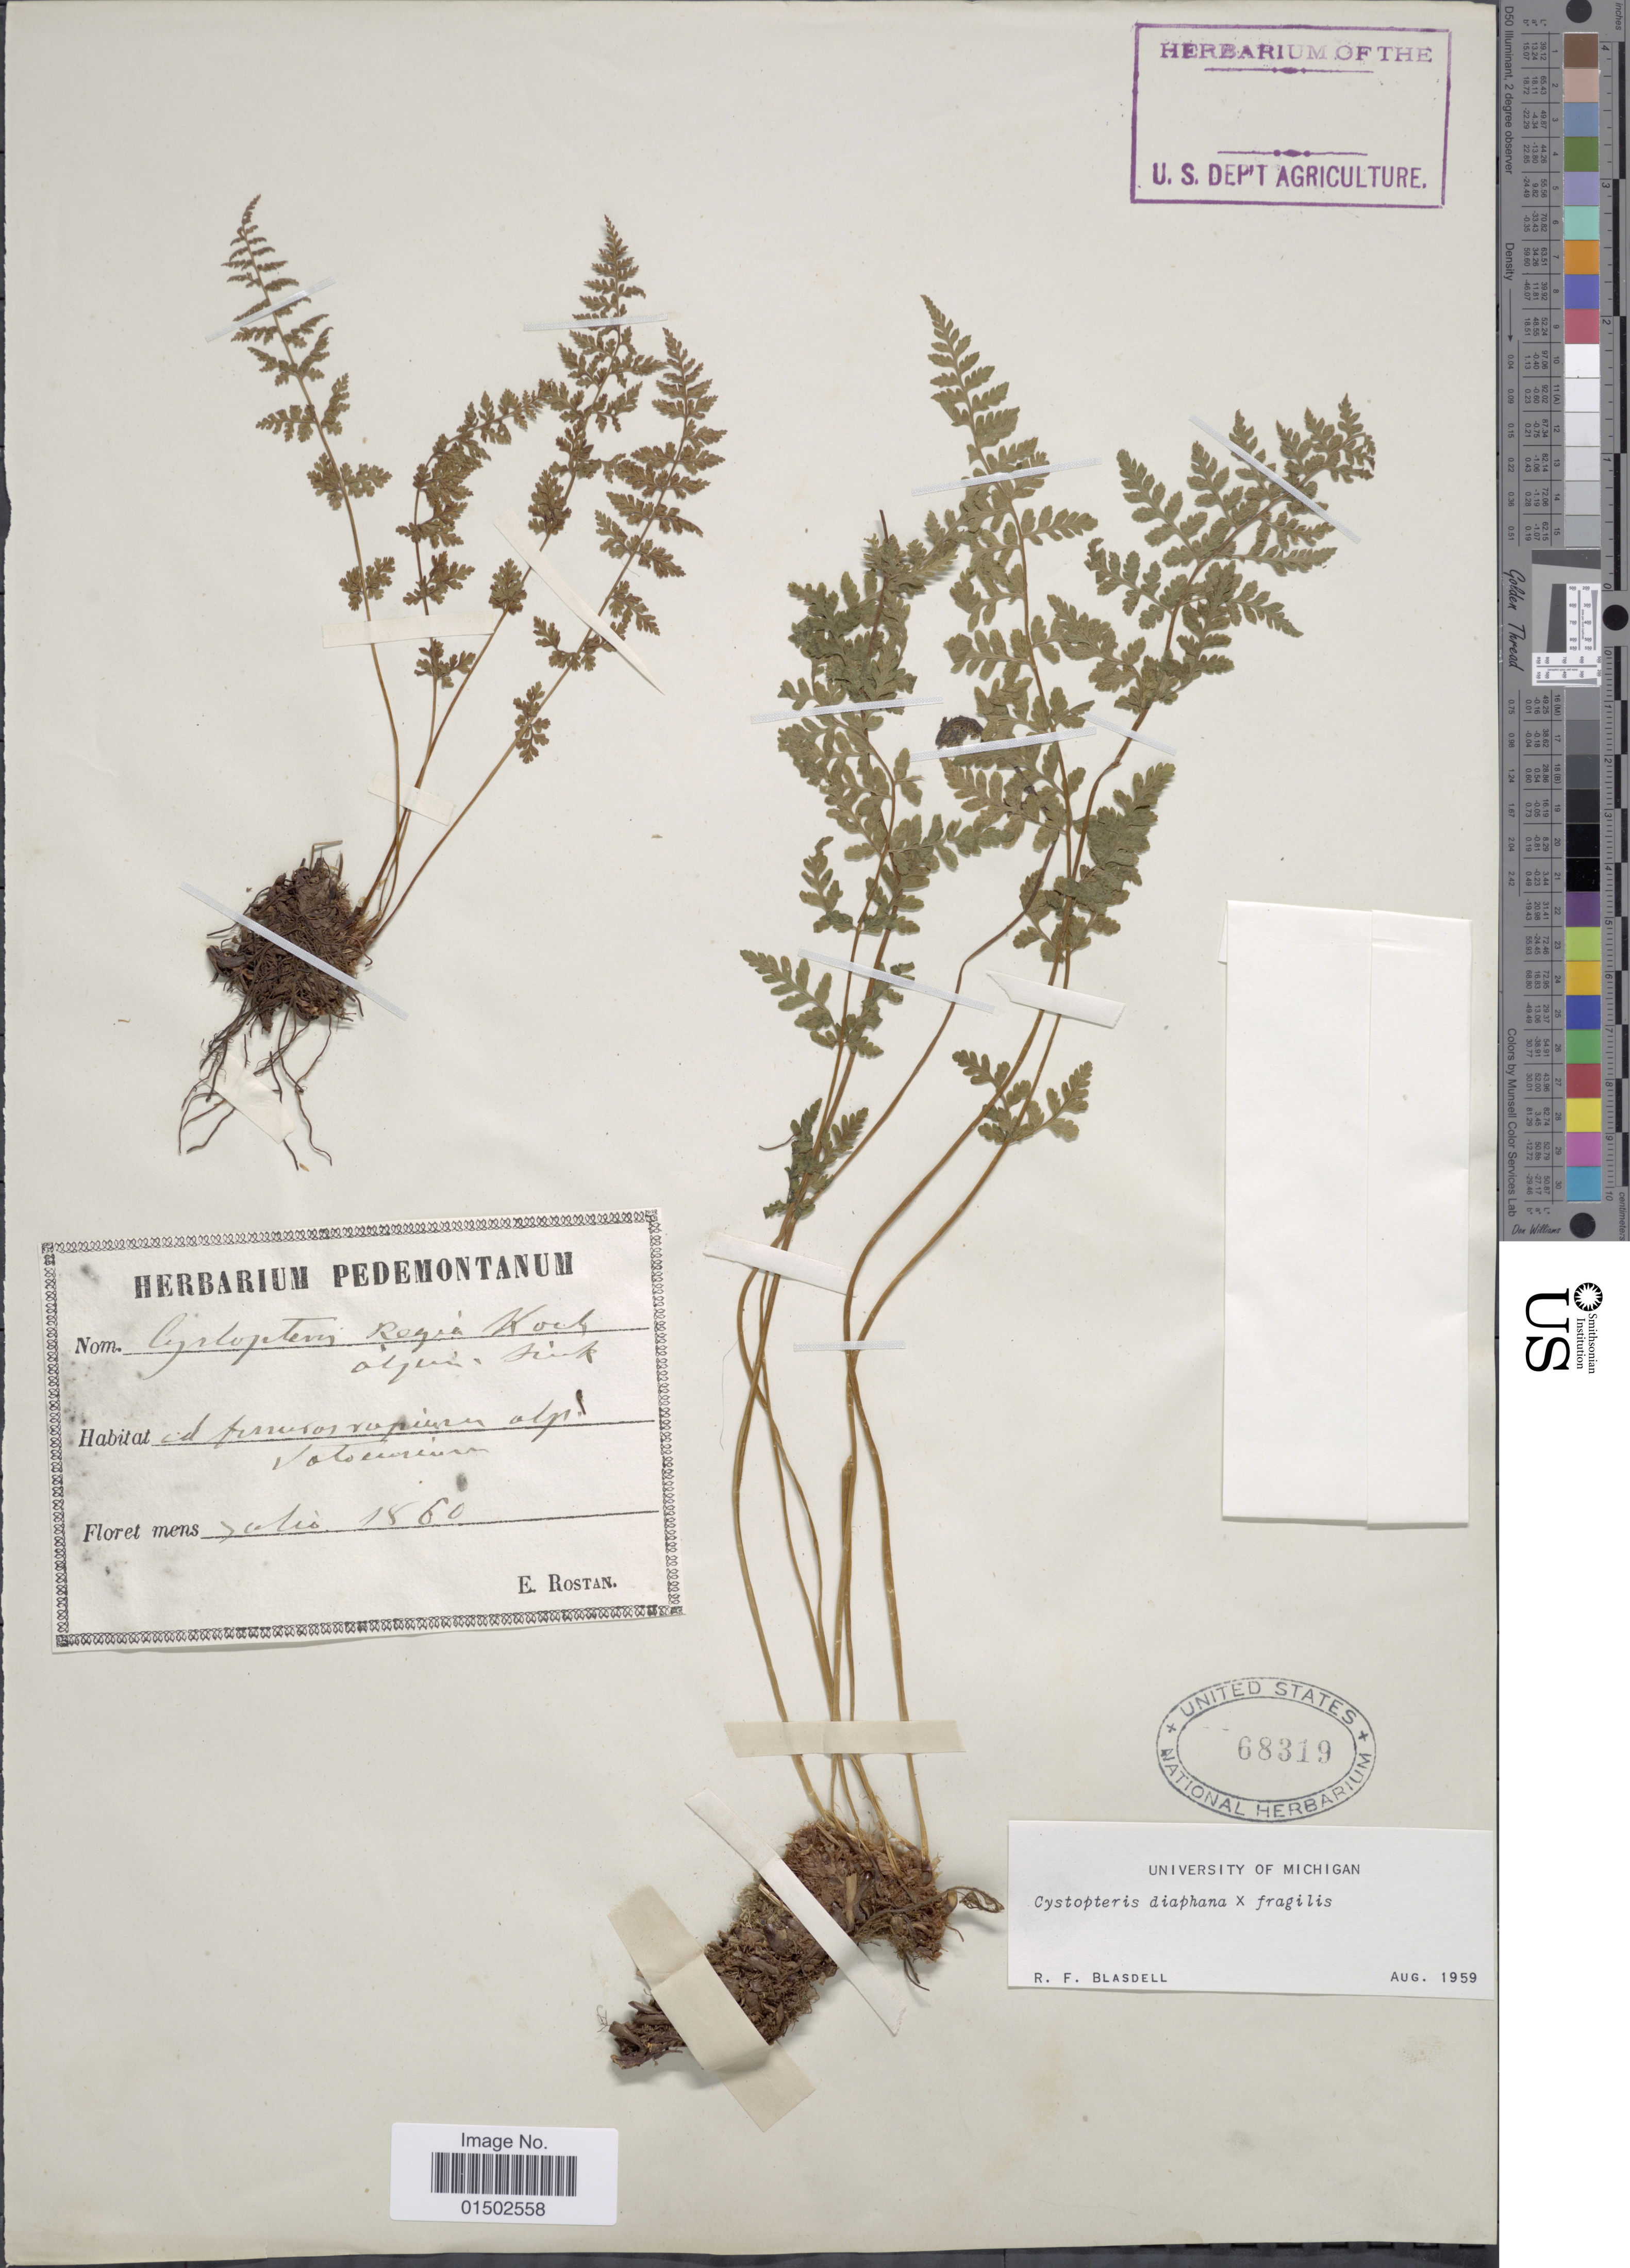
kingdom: Plantae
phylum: Tracheophyta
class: Polypodiopsida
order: Polypodiales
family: Cystopteridaceae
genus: Cystopteris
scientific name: Cystopteris diaphana x C. fragilis (L.) Bernh.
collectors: E. Rostan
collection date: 1860-07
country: Italy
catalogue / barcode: US 68319